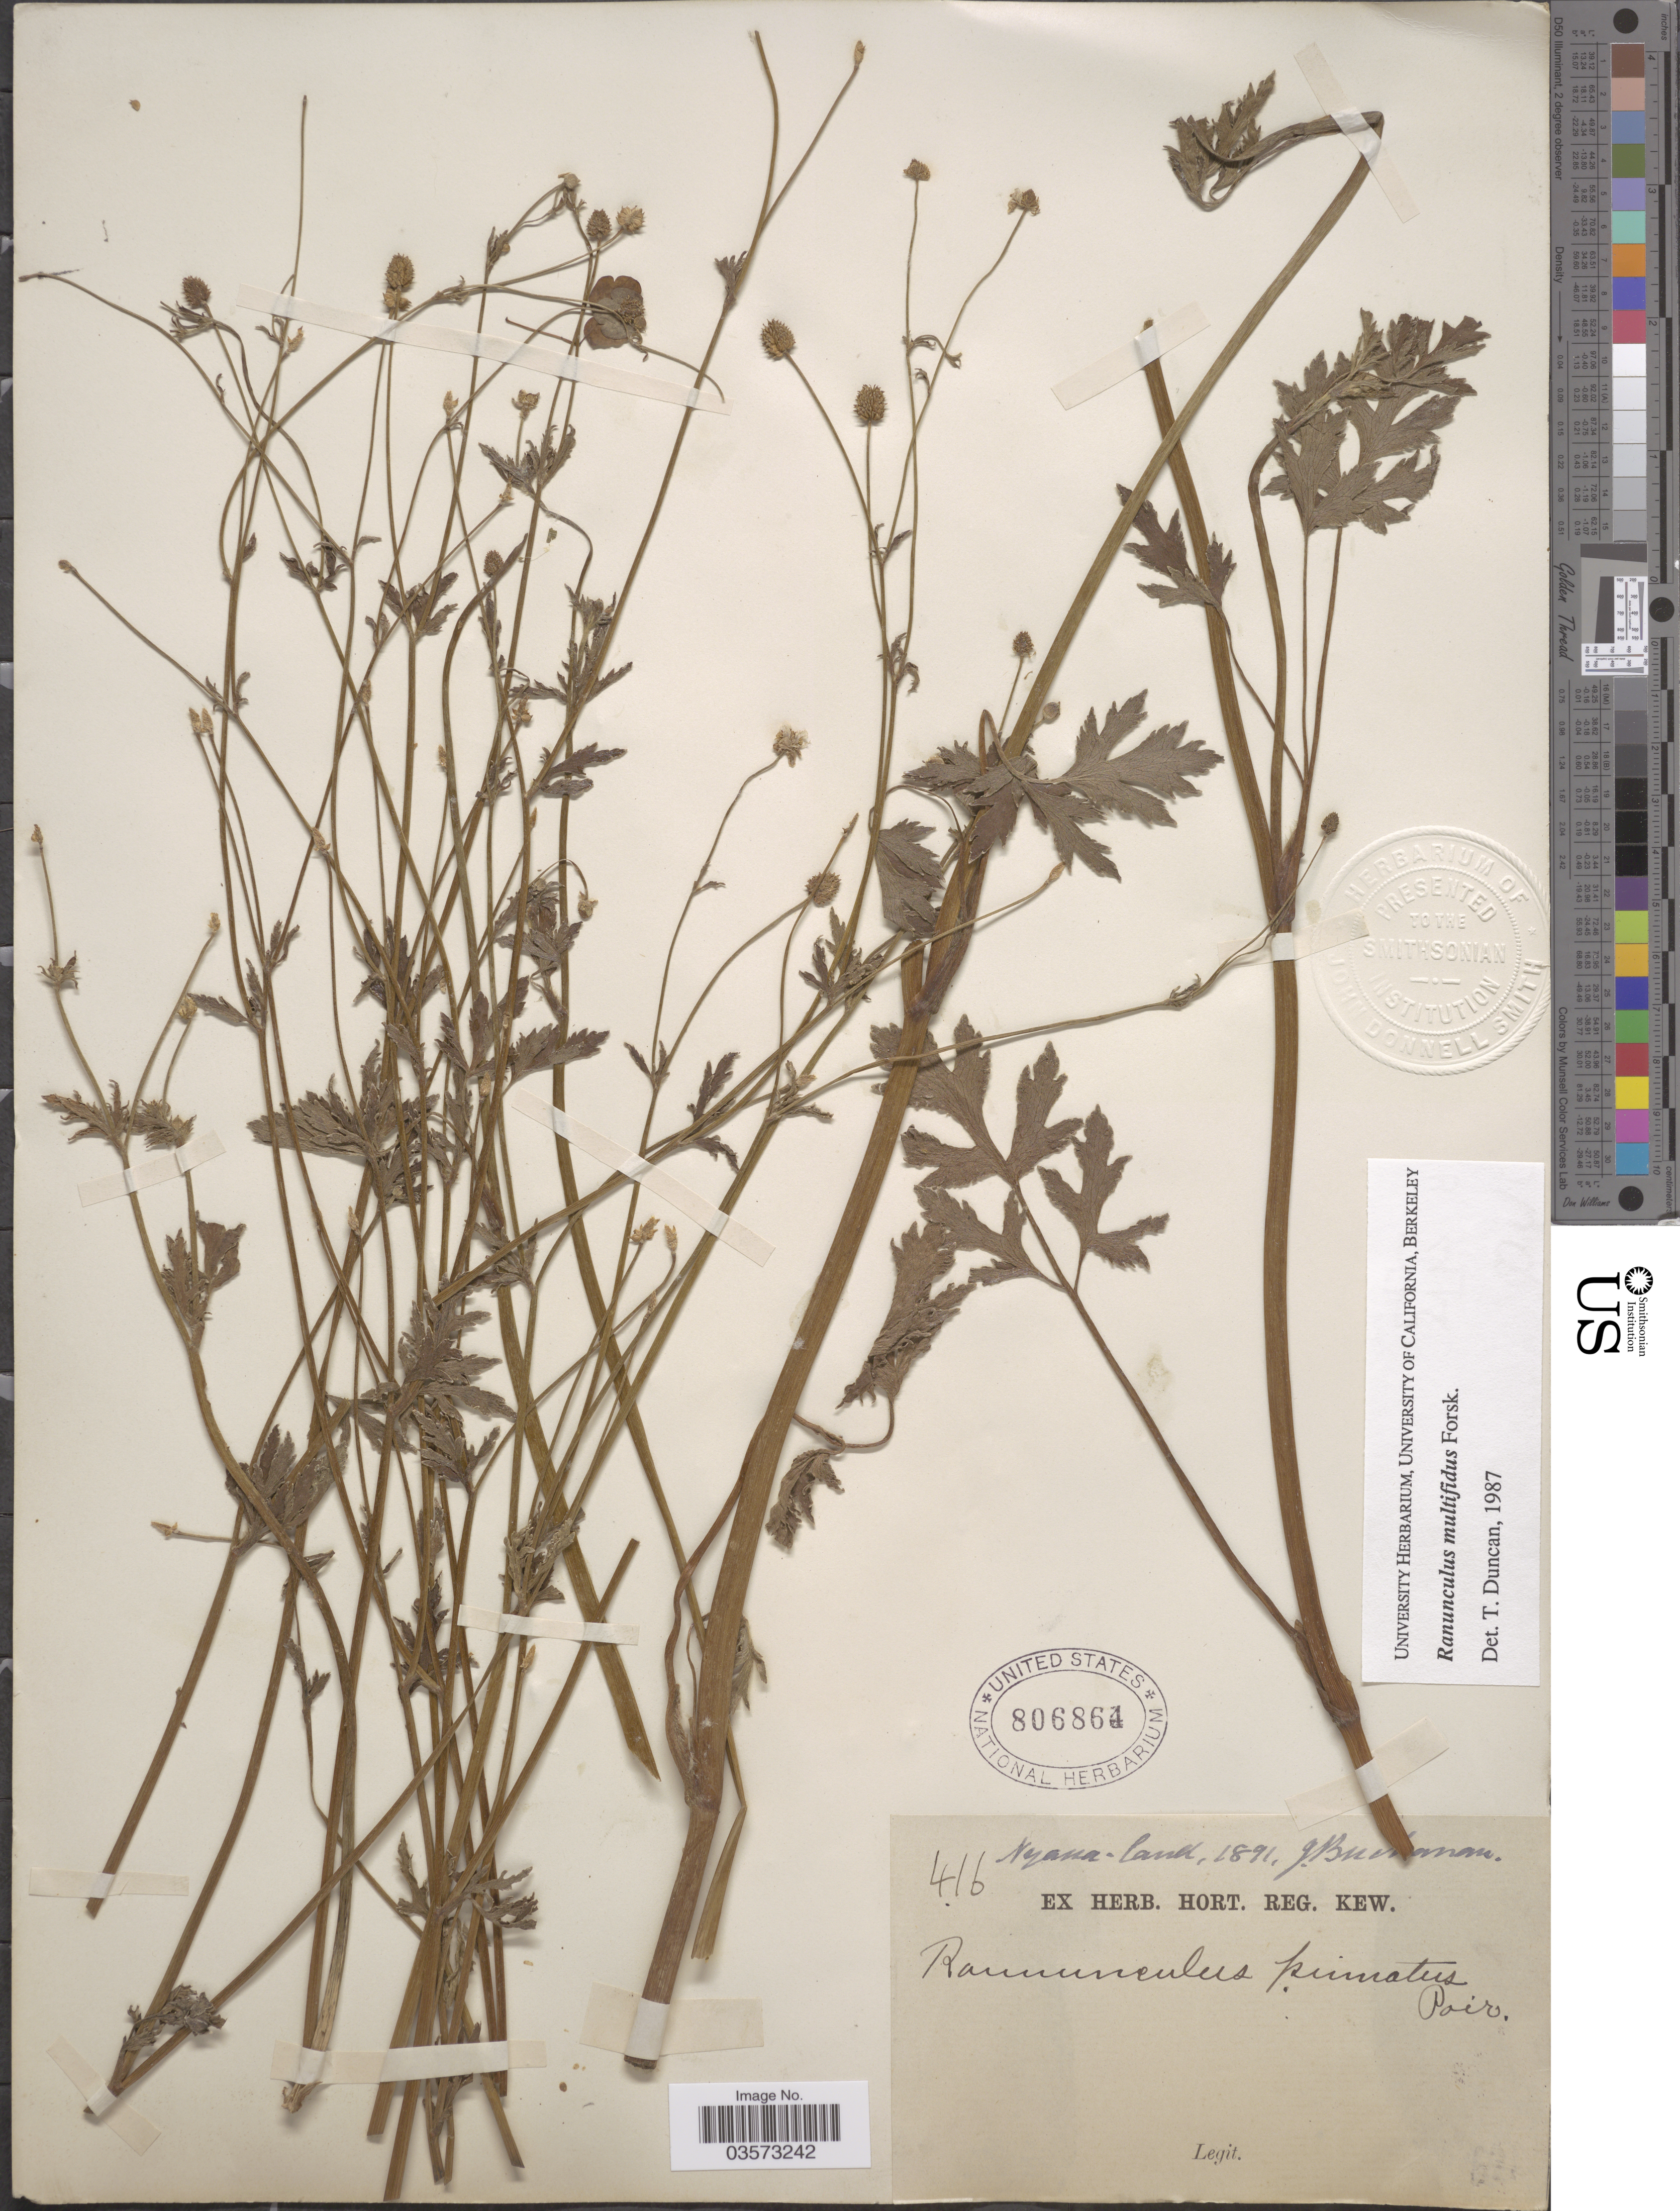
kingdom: Plantae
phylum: Tracheophyta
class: Magnoliopsida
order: Ranunculales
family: Ranunculaceae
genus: Ranunculus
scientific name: Ranunculus multifidus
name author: Forssk.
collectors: J. Buchanan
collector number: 416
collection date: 1891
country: Malawi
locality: Nyassa-land.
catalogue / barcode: US 806864